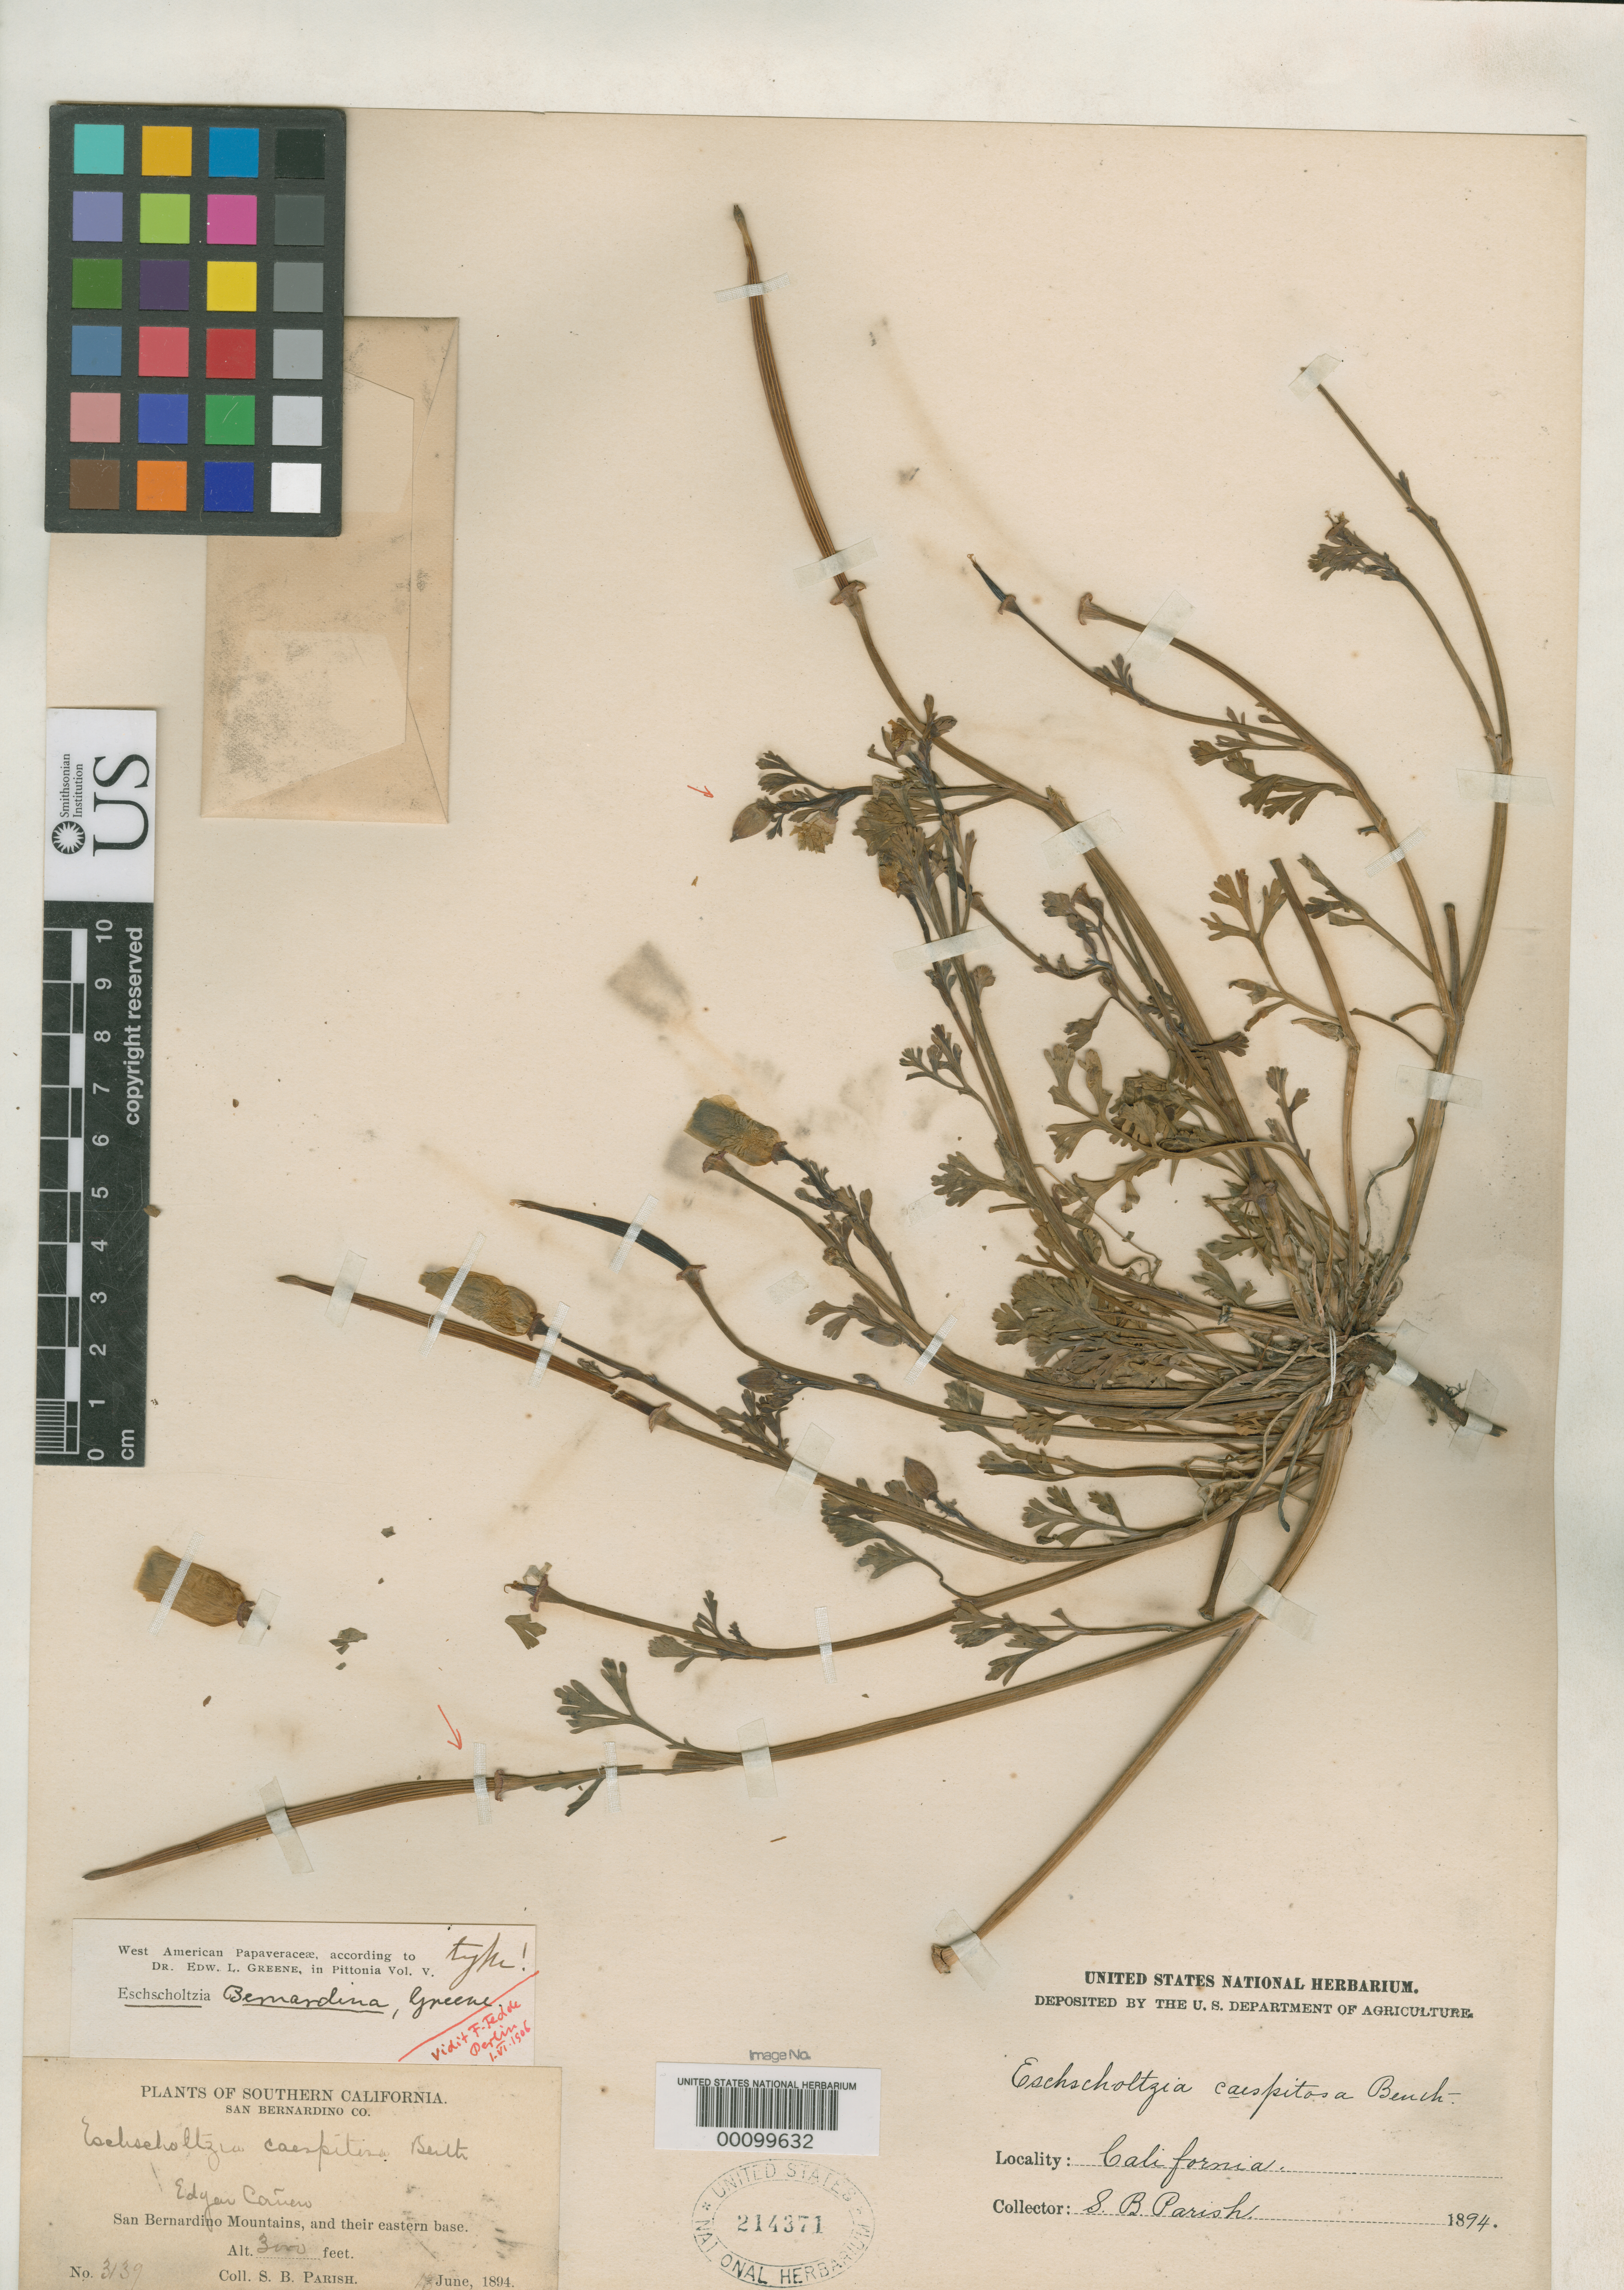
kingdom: Plantae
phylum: Tracheophyta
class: Magnoliopsida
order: Ranunculales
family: Papaveraceae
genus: Eschscholzia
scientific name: Eschscholzia bernardina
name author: Greene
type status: Holotype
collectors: S. B. Parish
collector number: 3139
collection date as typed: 13 Jun 1894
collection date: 1894-06-13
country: United States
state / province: California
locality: Edgar Canyon, San Bernardino Mountains.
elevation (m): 914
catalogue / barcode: US 214371